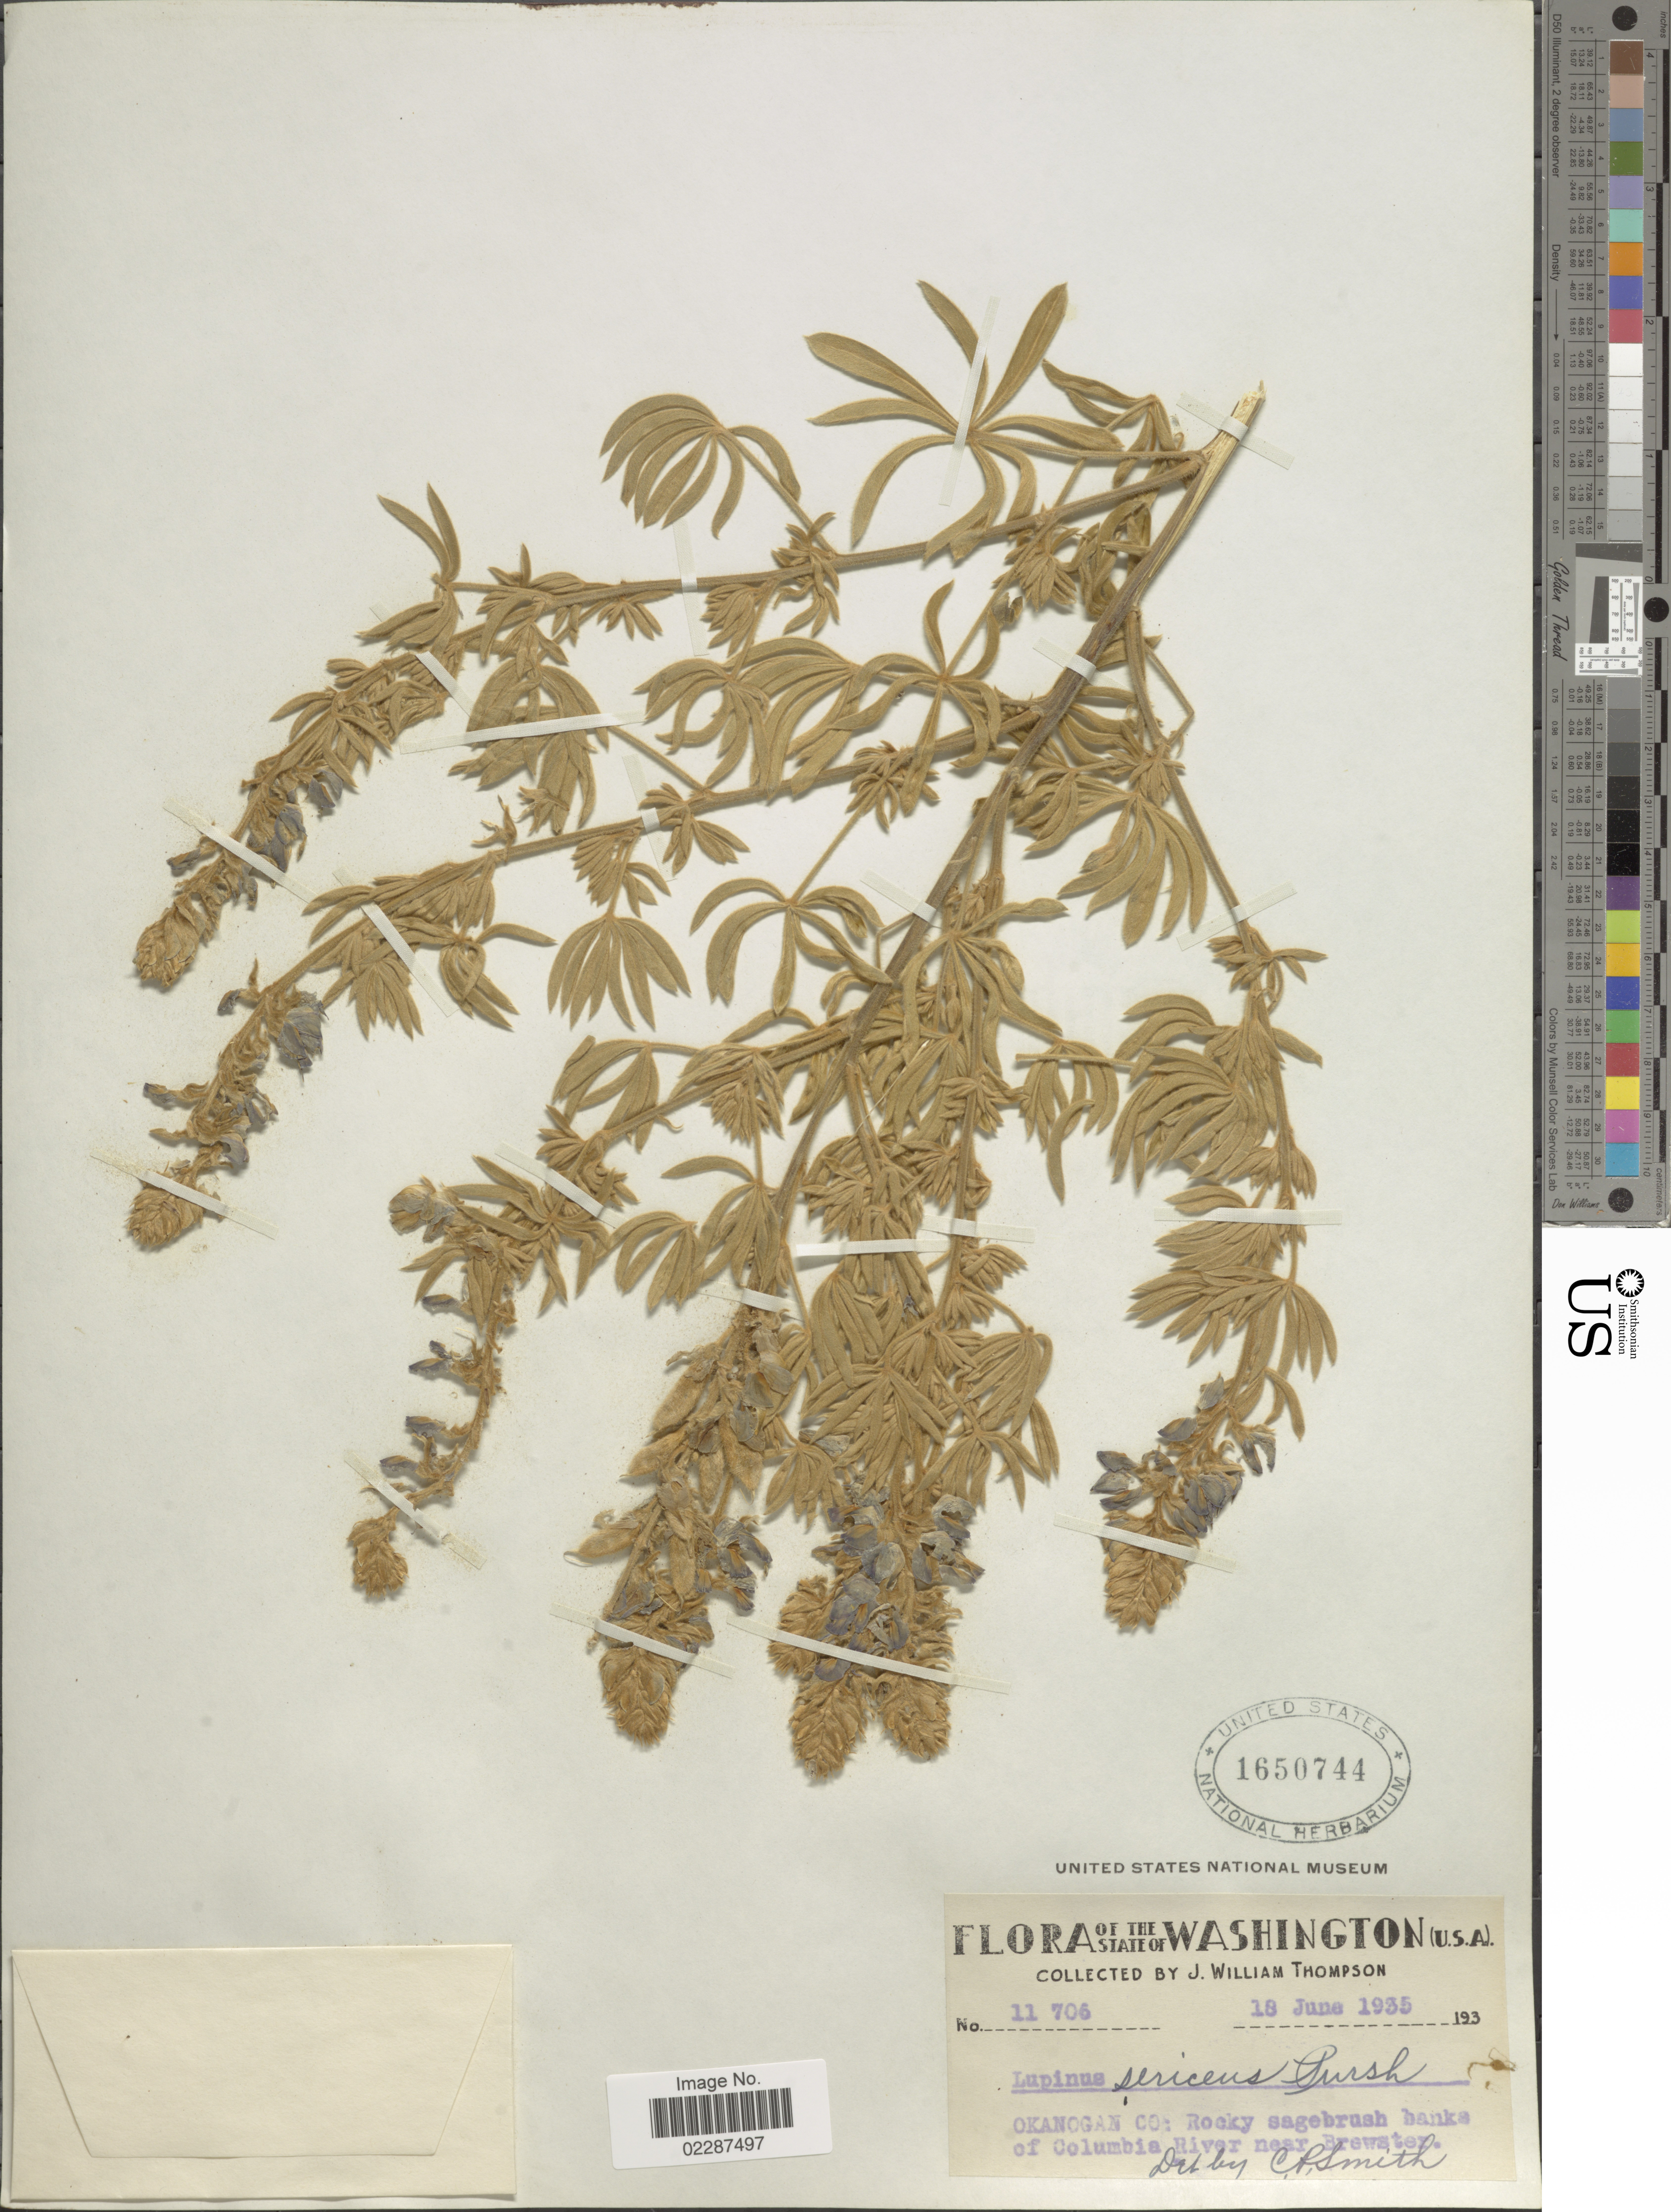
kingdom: Plantae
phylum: Tracheophyta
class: Magnoliopsida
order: Fabales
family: Fabaceae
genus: Lupinus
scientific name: Lupinus sericeus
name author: Pursh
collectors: J. W. Thompson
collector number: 11706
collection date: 1935-06-18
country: United States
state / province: Washington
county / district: Okanogan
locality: Okanogan Co.: Rocky sagebrush banks of Columbia River near Brewster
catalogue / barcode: US 1650744